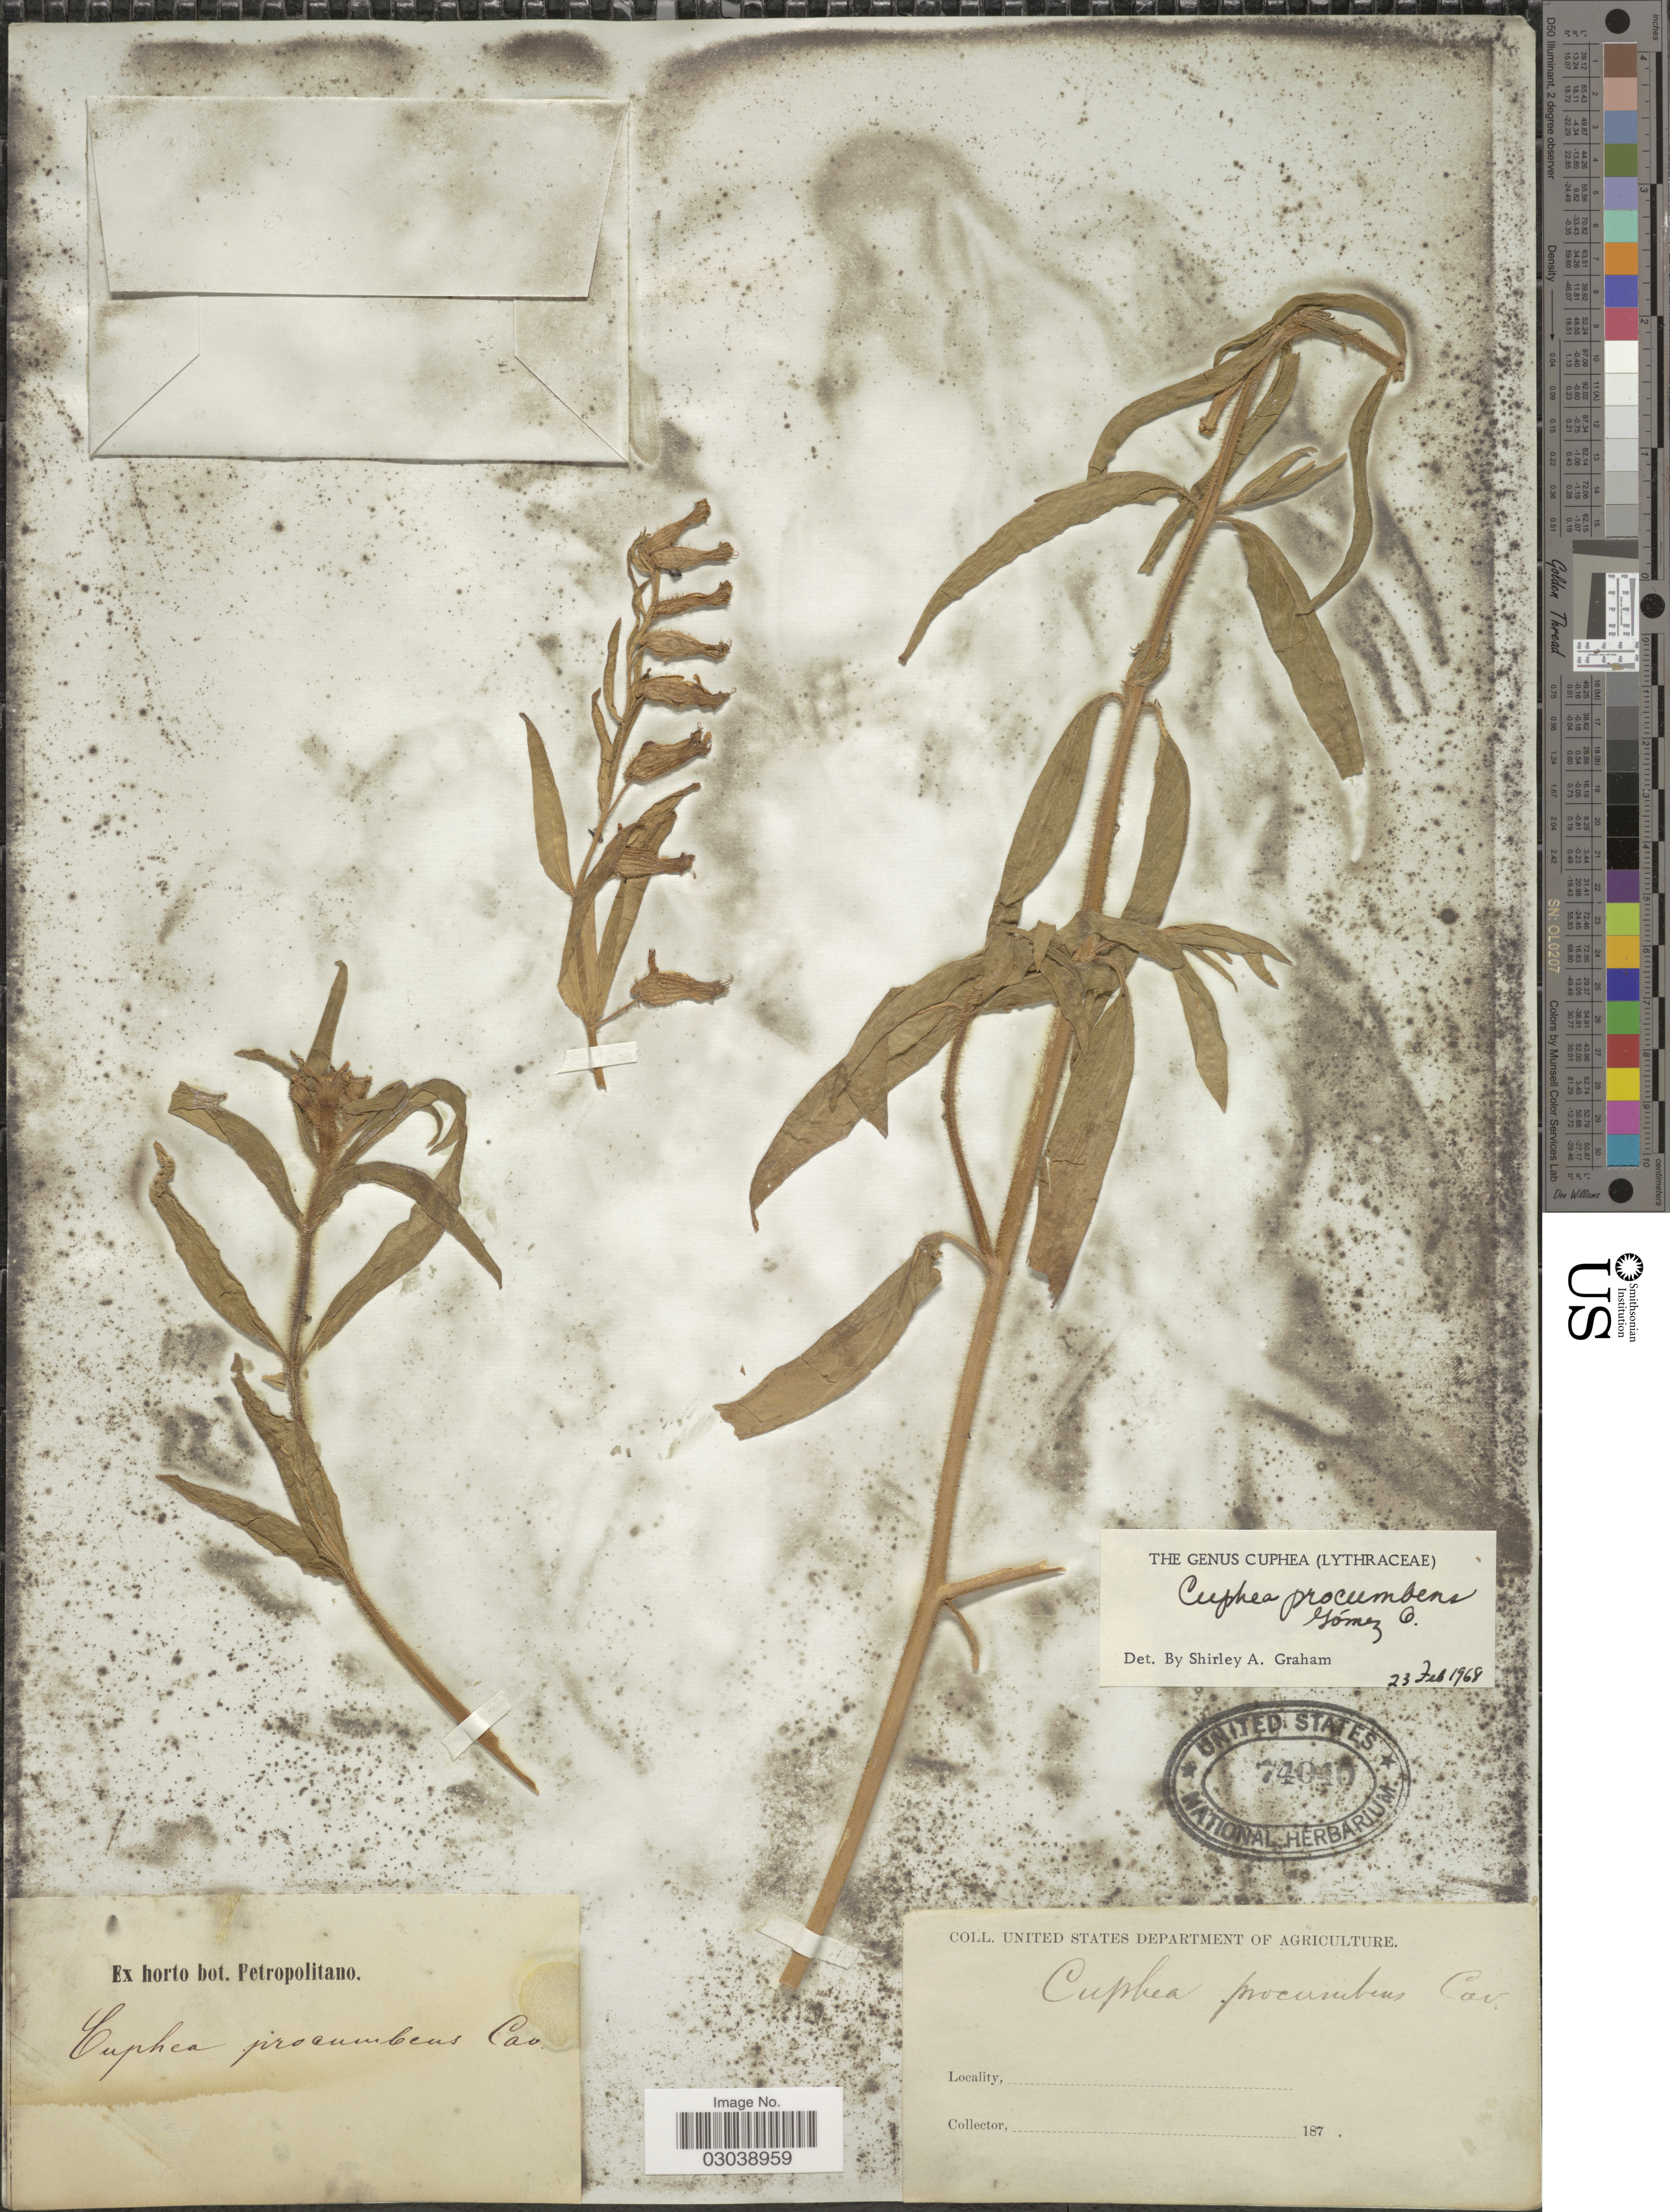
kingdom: Plantae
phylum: Tracheophyta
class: Magnoliopsida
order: Myrtales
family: Lythraceae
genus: Cuphea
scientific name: Cuphea procumbens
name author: L.D. Gómez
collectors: ex Horto Bot. Petropolitano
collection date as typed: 187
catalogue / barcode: US 74040